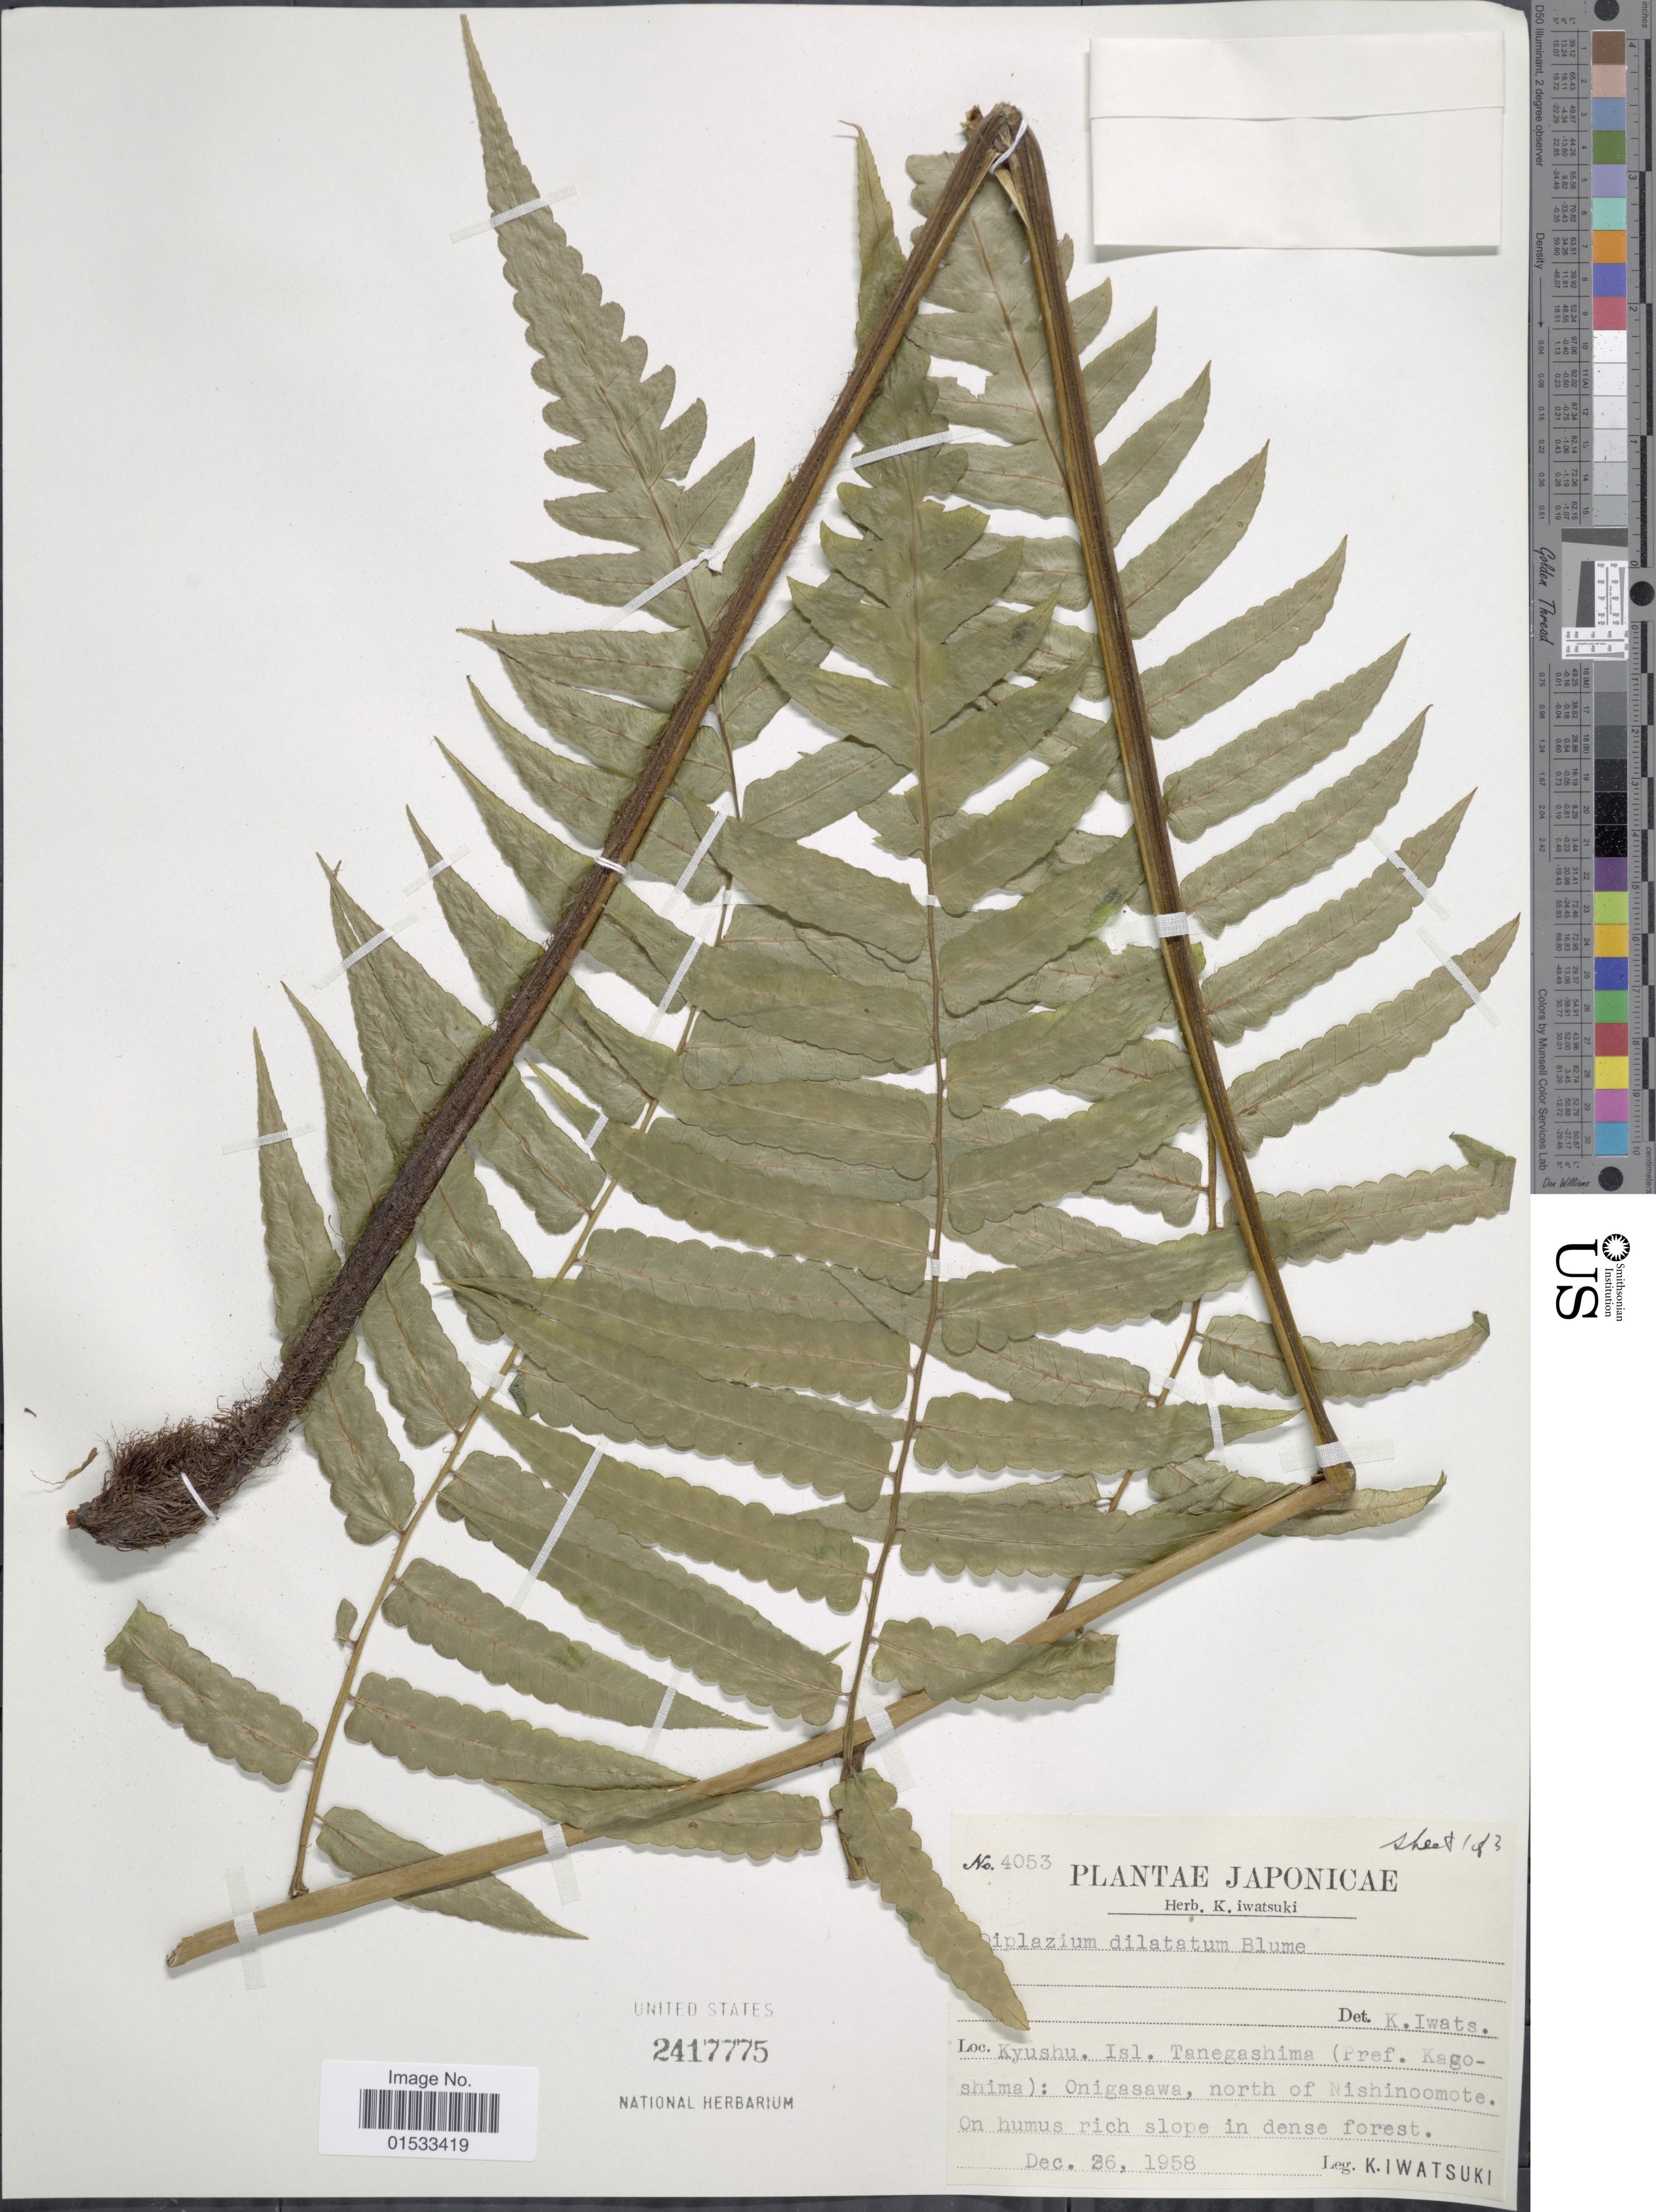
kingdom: Plantae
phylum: Tracheophyta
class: Polypodiopsida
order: Polypodiales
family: Athyriaceae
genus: Diplazium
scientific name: Diplazium dilatatum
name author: Blume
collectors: K. Iwatsuki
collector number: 4053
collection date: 1958-12-26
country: Japan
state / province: Kagosima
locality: Kyushu, Isl. Tanegashima: Onigasawa, north of Nashinoomote.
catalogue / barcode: US 2417775